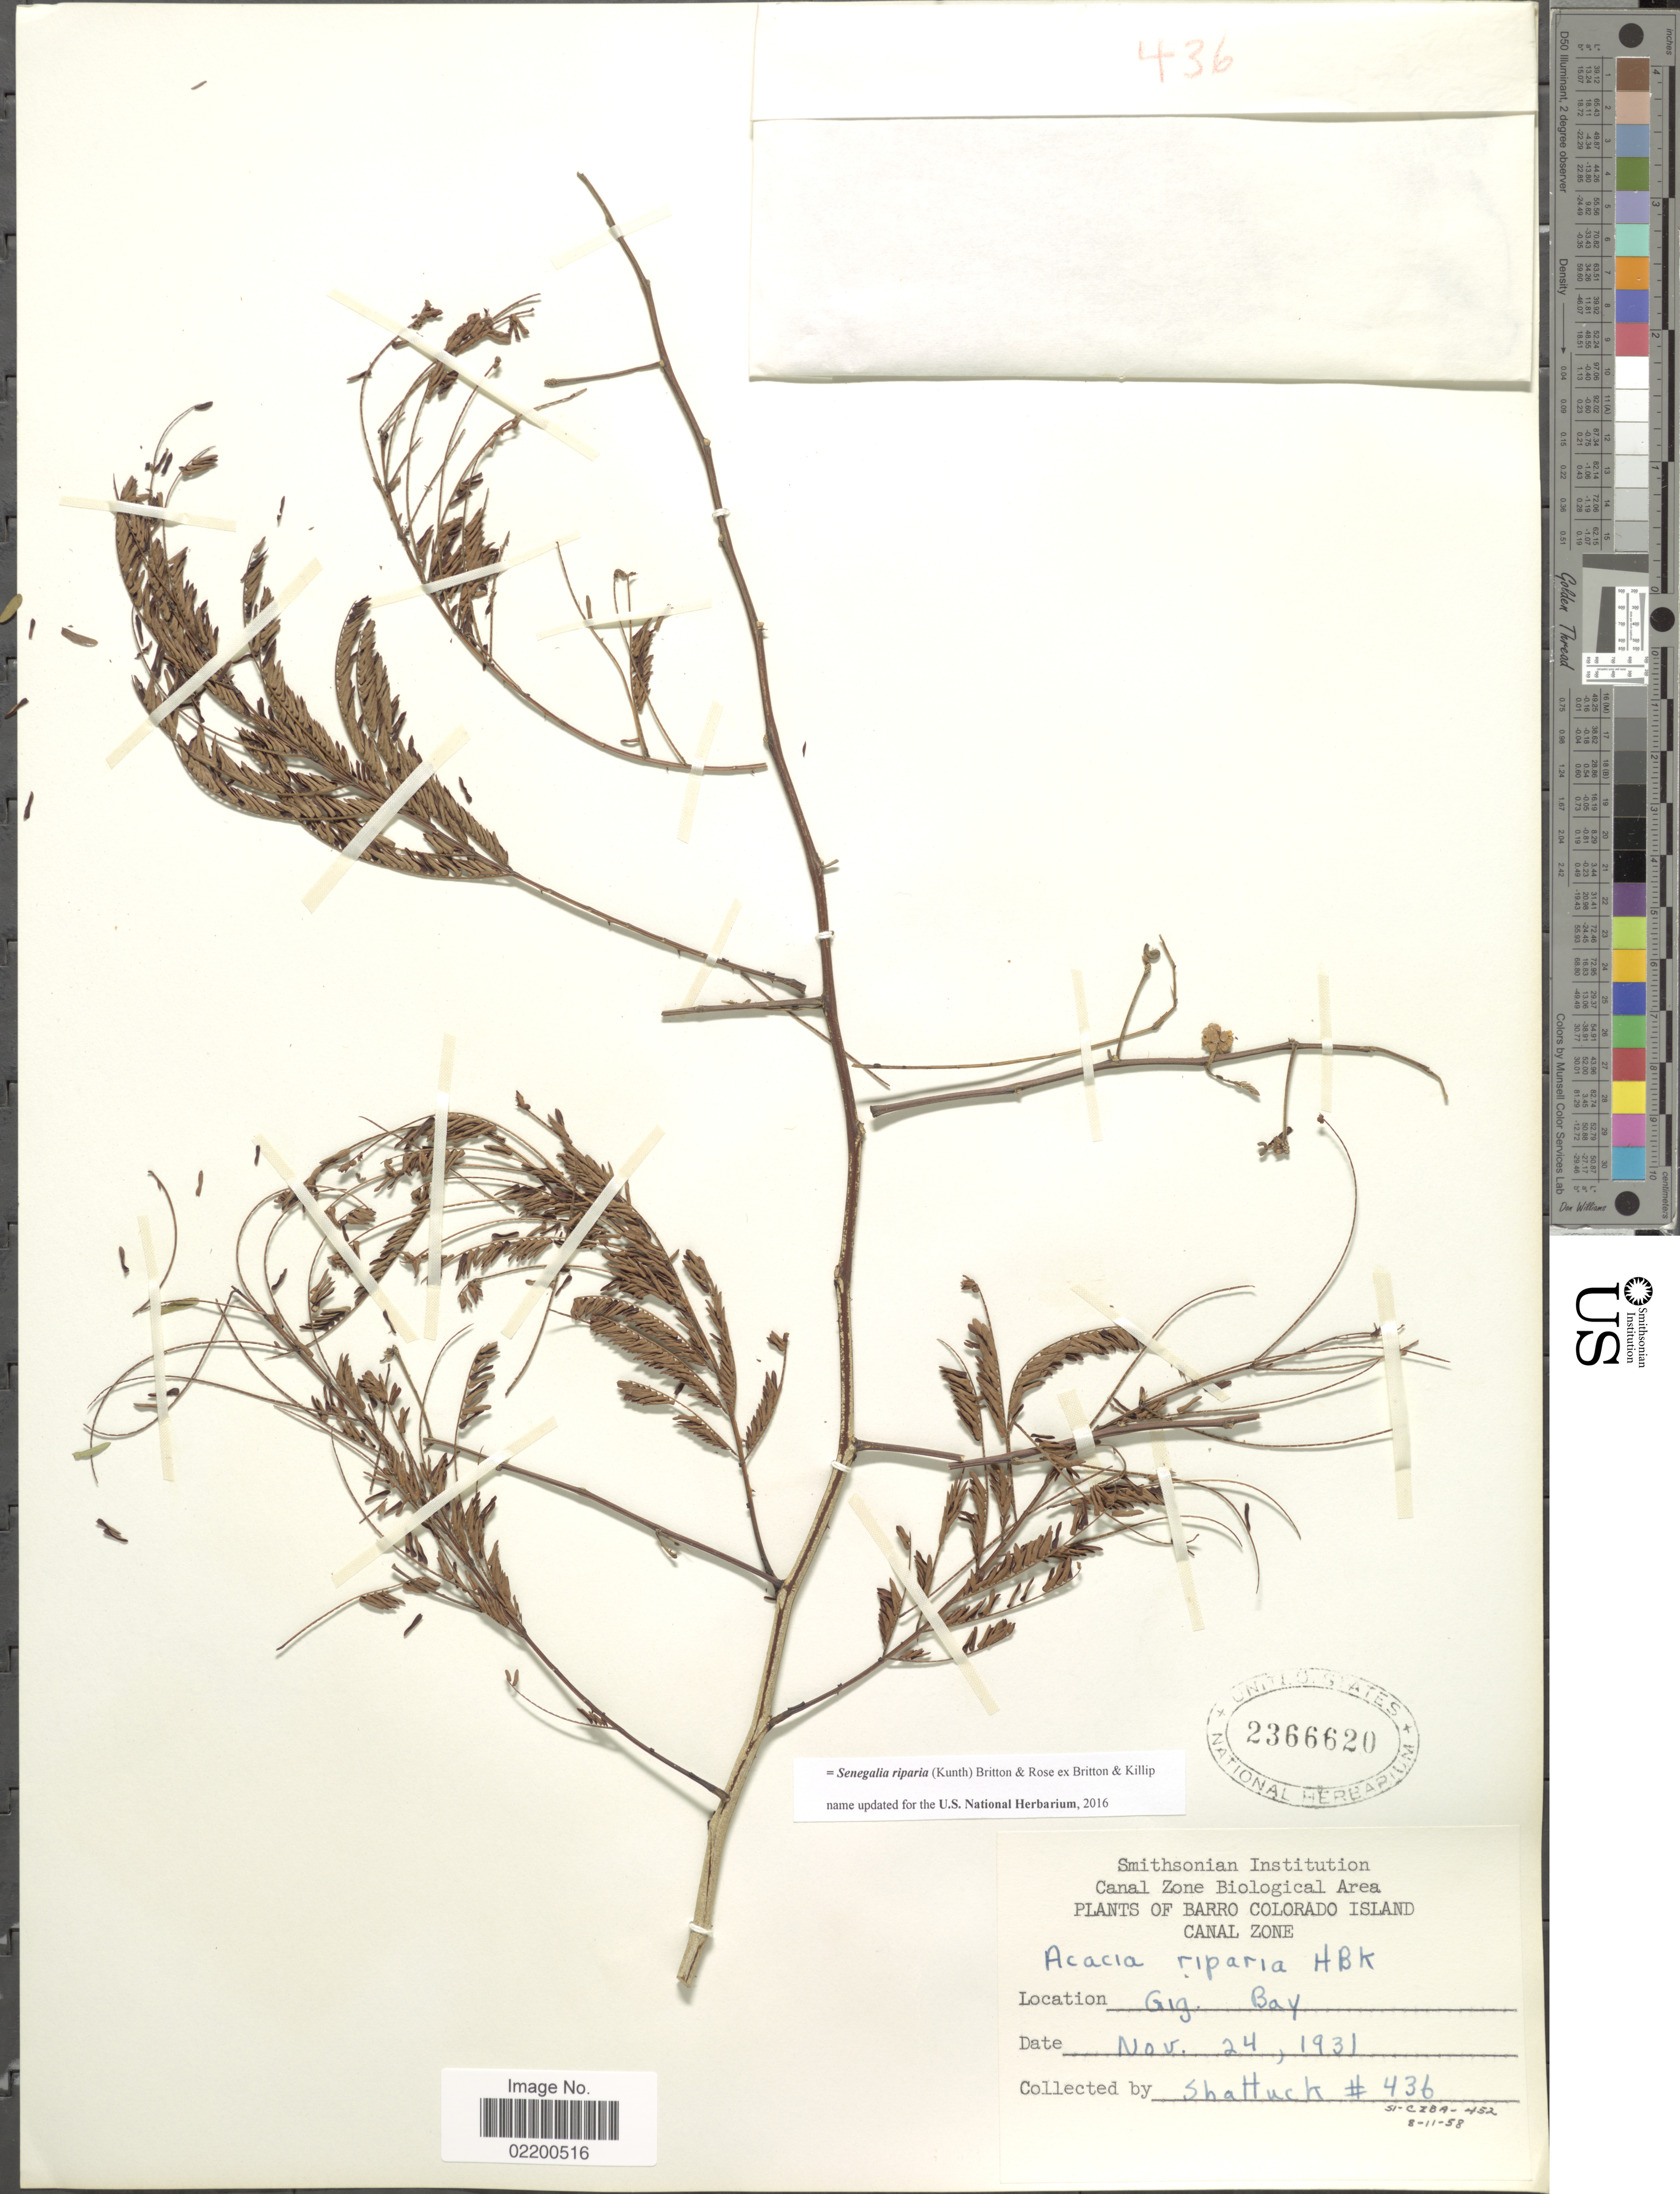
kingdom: Plantae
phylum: Tracheophyta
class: Magnoliopsida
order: Fabales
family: Fabaceae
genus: Senegalia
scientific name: Senegalia riparia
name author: (Kunth) Britton & Rose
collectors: Shattuck, --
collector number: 436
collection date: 1931-11-24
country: Panama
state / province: Panamá Oeste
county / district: Canal Zone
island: Barro Colorado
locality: Barro Colorado Island, Canazal Zone, Canal Zone, Gig Bay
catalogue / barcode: US 2366620